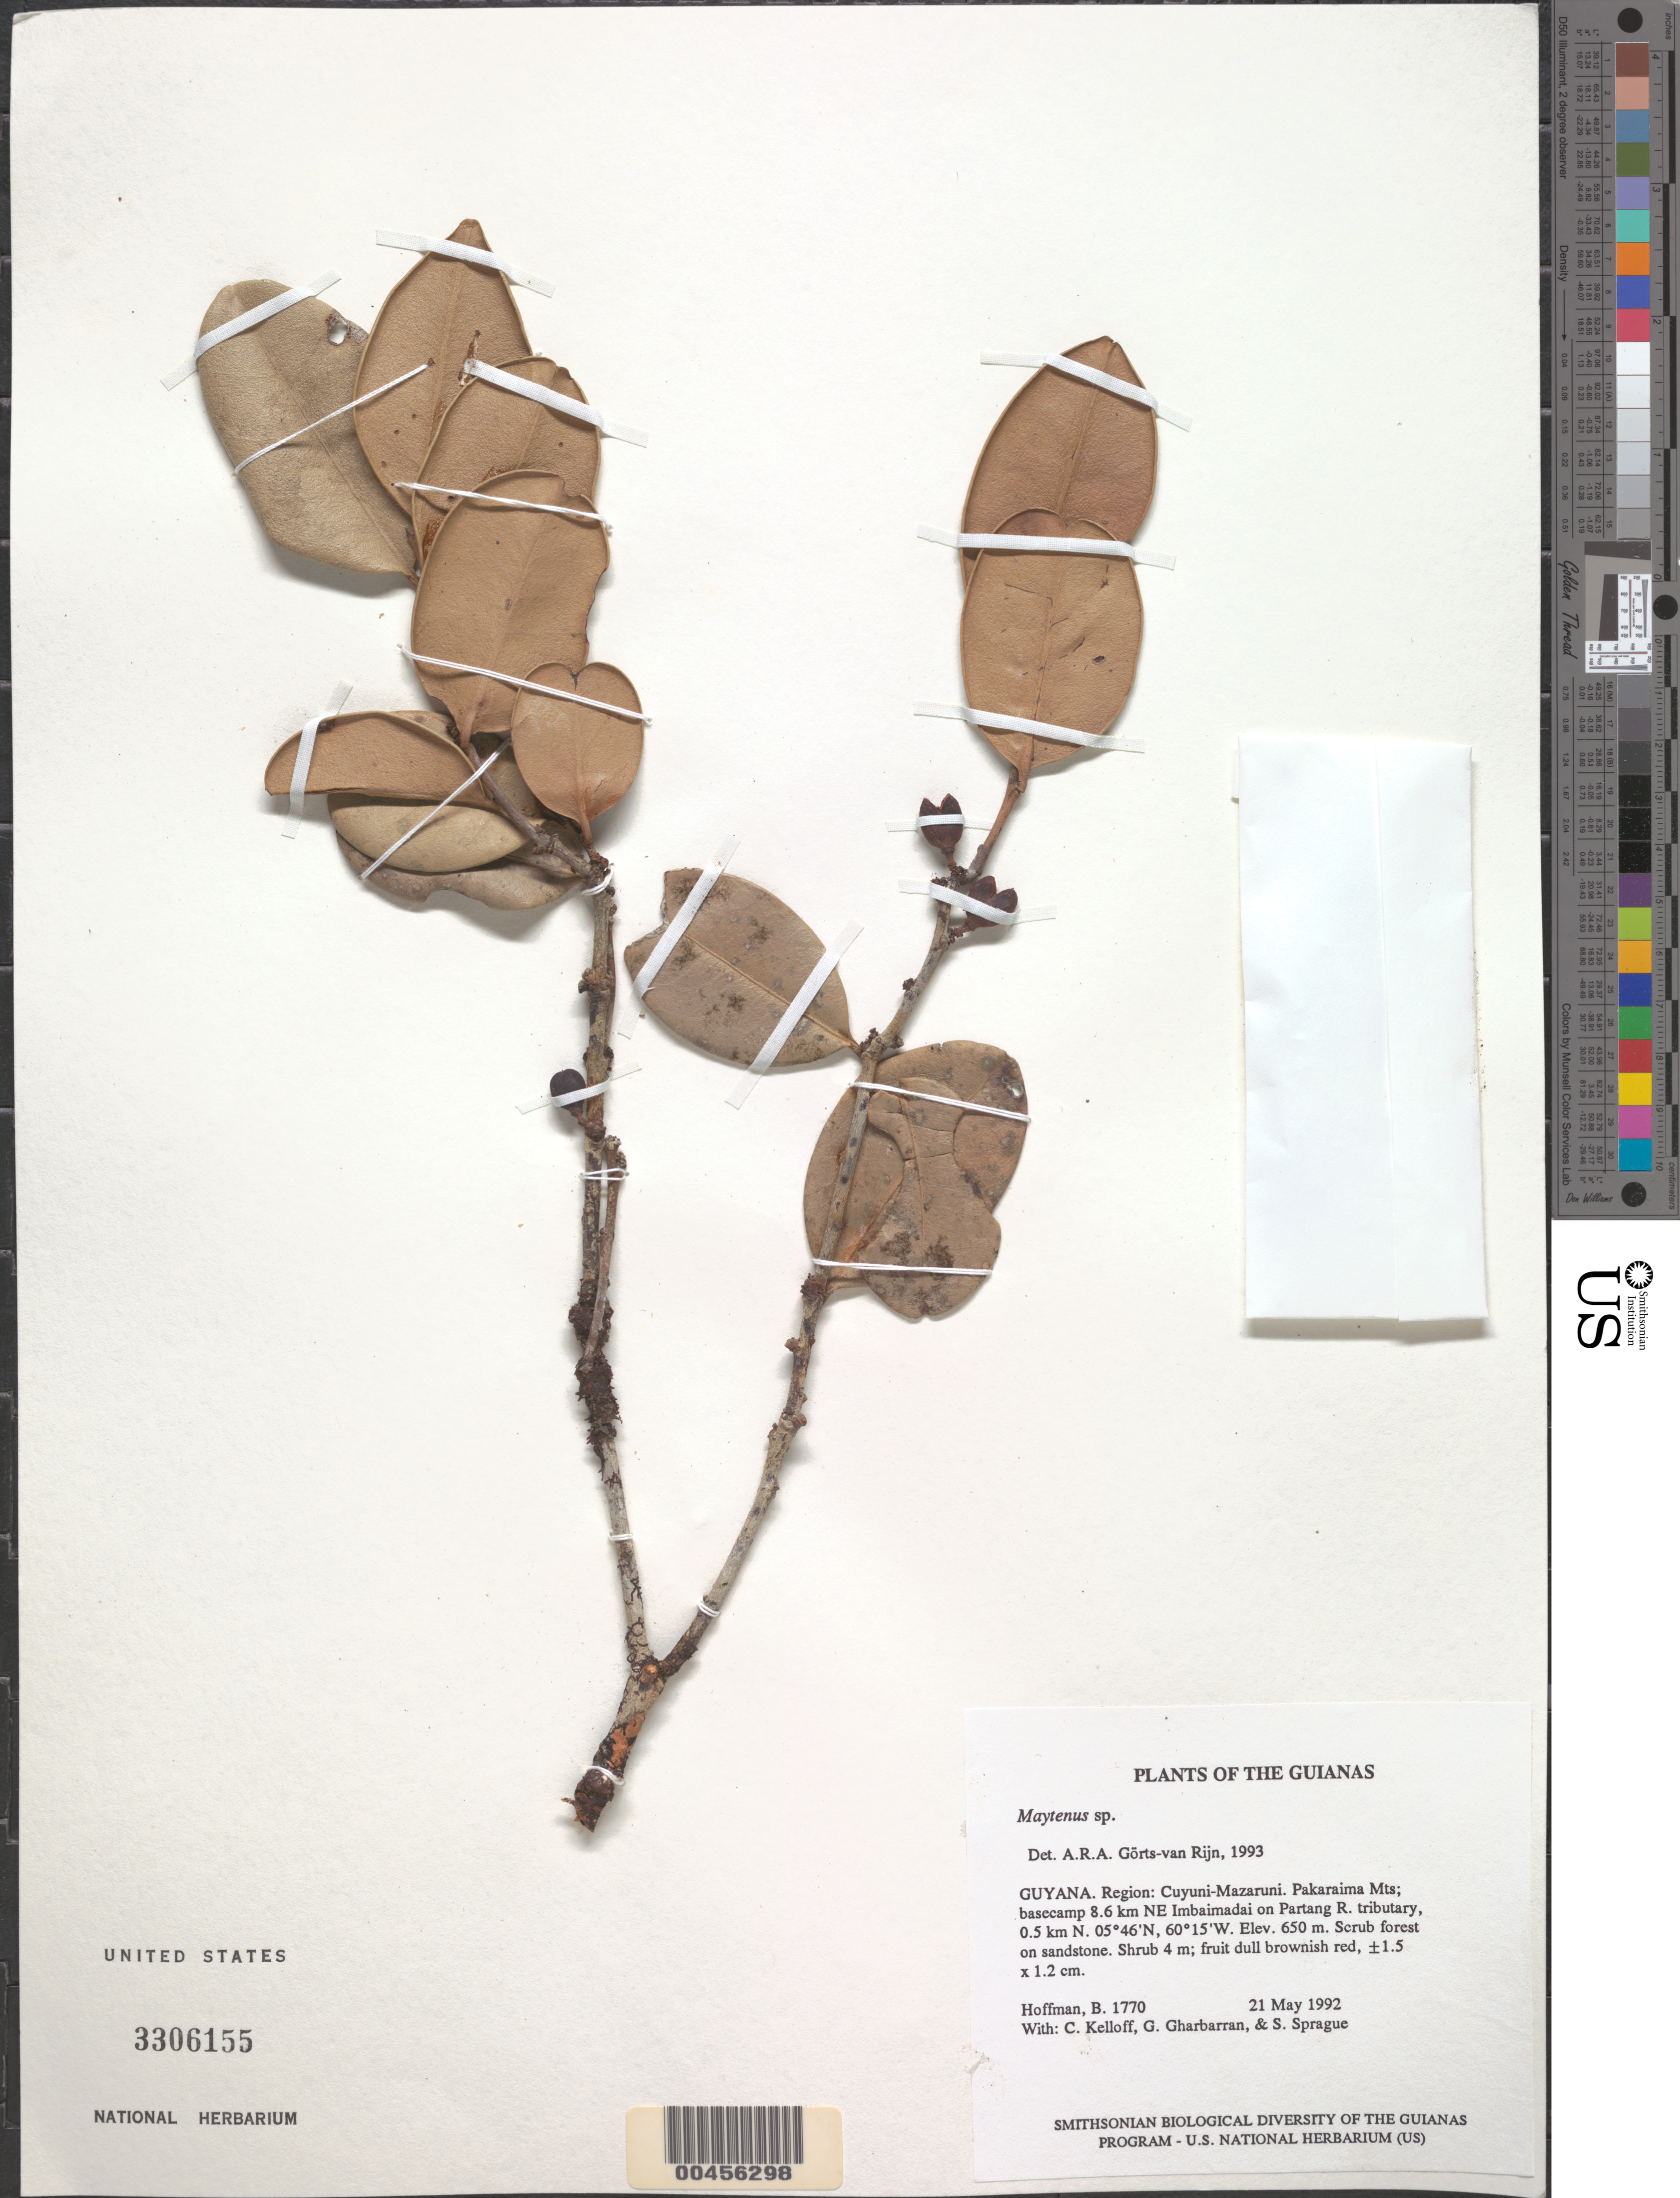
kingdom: Plantae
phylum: Tracheophyta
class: Magnoliopsida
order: Celastrales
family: Celastraceae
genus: Maytenus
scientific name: Maytenus pustulata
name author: Steyerm.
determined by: Biral, Leonardo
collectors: B. Hoffman, C. L. Kelloff, G. Gharbarran & S. Sprague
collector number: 1770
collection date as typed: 21 May 1992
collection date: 1992-05-21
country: Guyana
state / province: Cuyuni-Mazaruni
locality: Pakaraima Mts; basecamp 8.6 km NE Imbaimadai on Partang River tributary, 0.5 km N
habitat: Scrub forest on sandstone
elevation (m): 650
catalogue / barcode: US 3306155